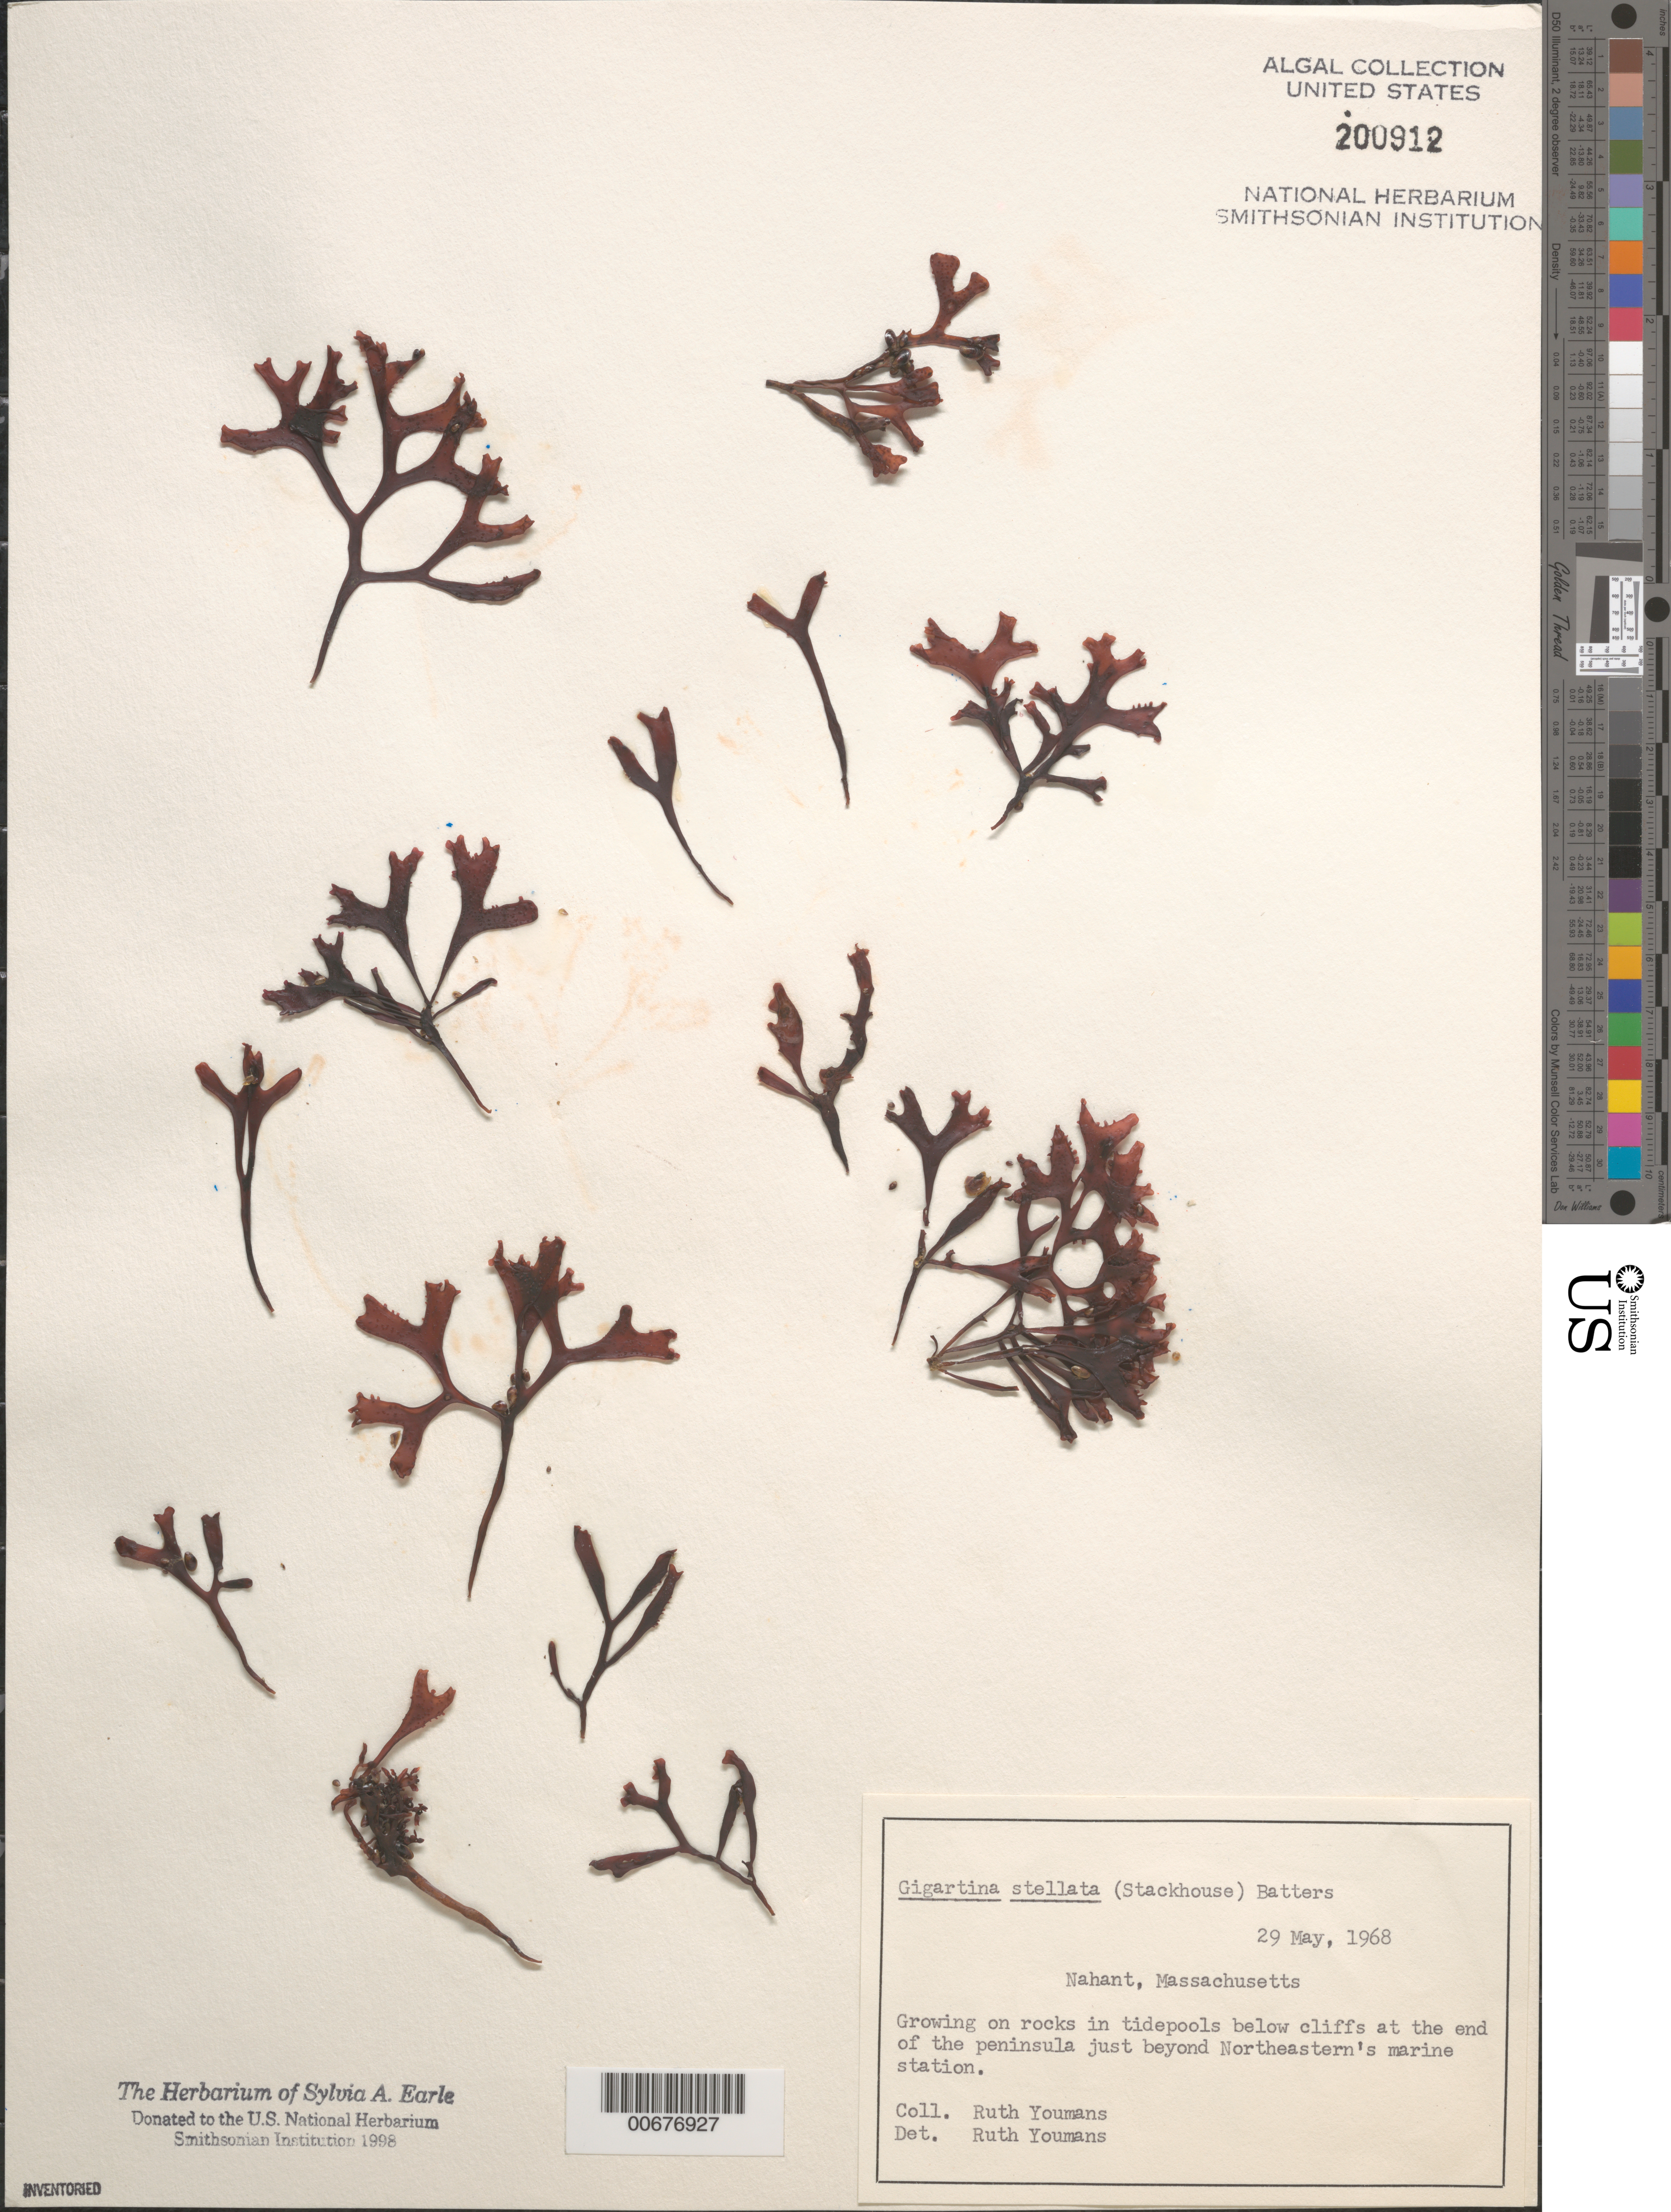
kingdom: Plantae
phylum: Rhodophyta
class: Florideophyceae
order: Gigartinales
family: Phyllophoraceae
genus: Mastocarpus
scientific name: Mastocarpus stellatus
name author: (Stackh.) Guiry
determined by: Algae name updating Project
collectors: R. Youmans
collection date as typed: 29 May 1968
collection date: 1968-05-29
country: United States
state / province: Massachusetts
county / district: Essex County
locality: Peninsula end just beyond Northeastern University's marine station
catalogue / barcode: US 200912